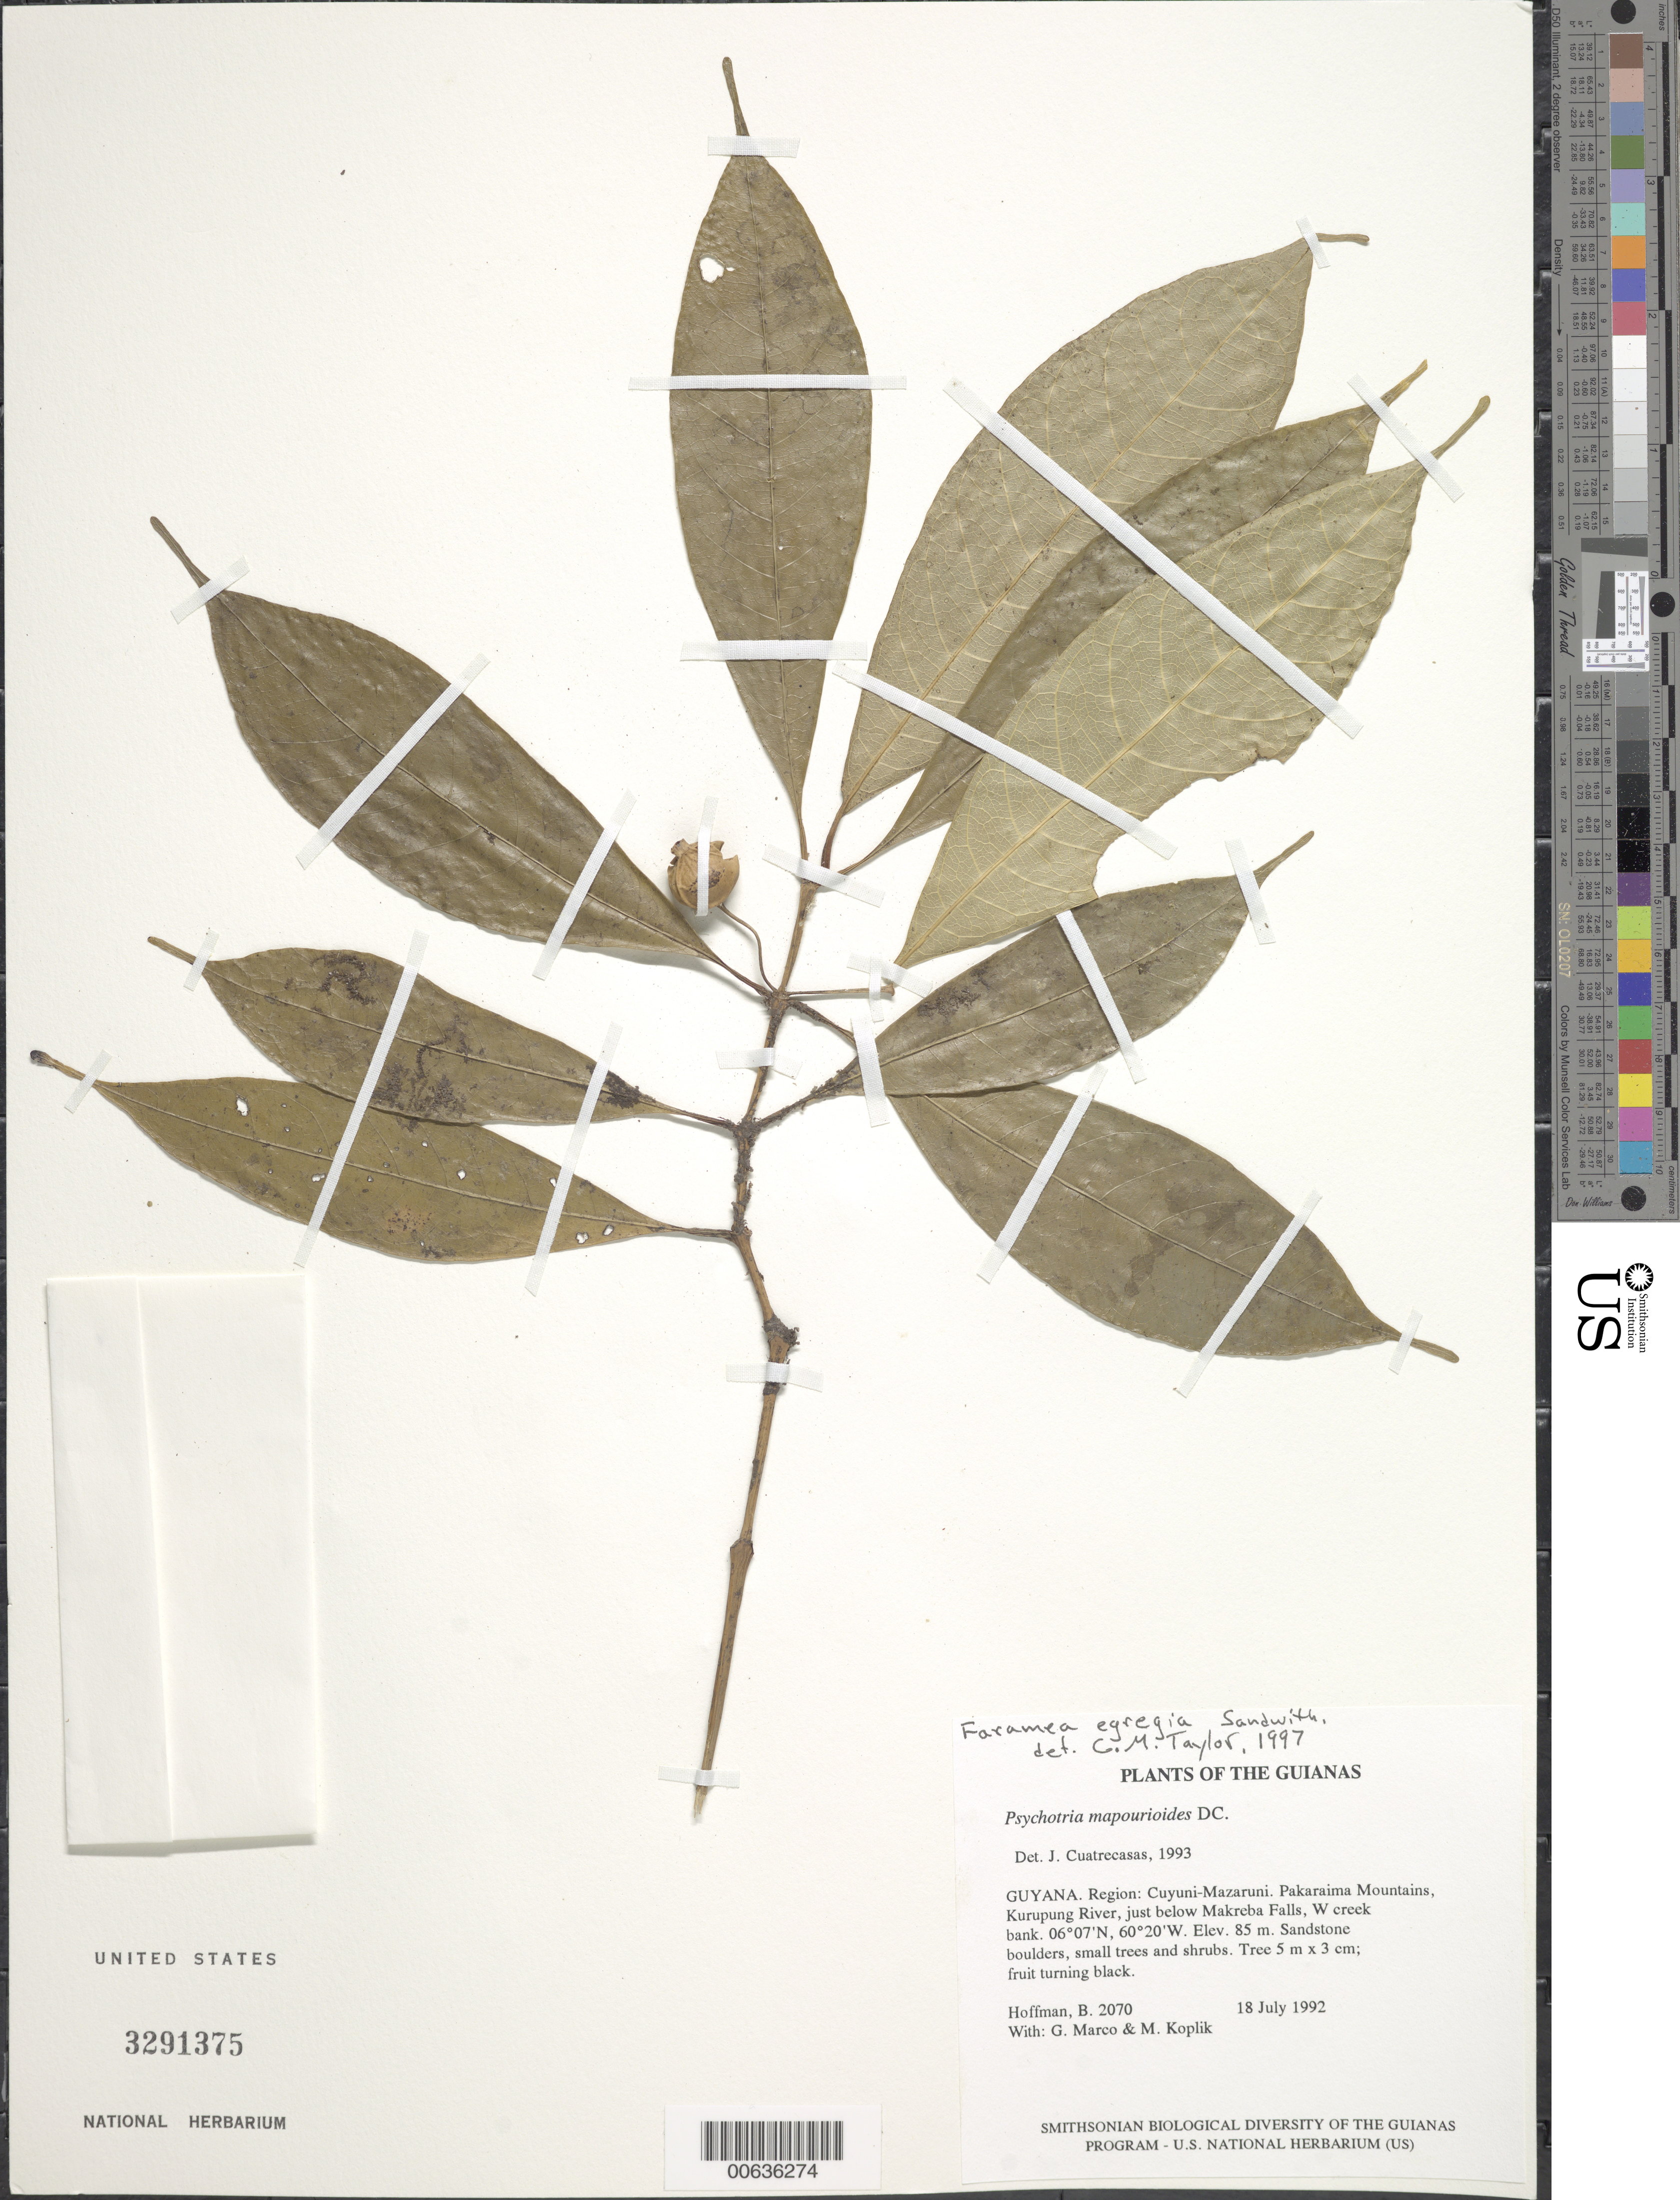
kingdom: Plantae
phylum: Tracheophyta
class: Magnoliopsida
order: Gentianales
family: Rubiaceae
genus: Faramea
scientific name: Faramea egregia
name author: Sandwith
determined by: Taylor, Charlotte M.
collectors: B. Hoffman, G. Marco & M. Koplik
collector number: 2070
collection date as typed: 18 July 1992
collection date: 1992-07-18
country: Guyana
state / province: Cuyuni-Mazaruni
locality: Pakaraima Mountains, Kurupung River, just below Makreba Falls, W creek bank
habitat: Sandstone boulders, small trees and shrubs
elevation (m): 85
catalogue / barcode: US 3291375